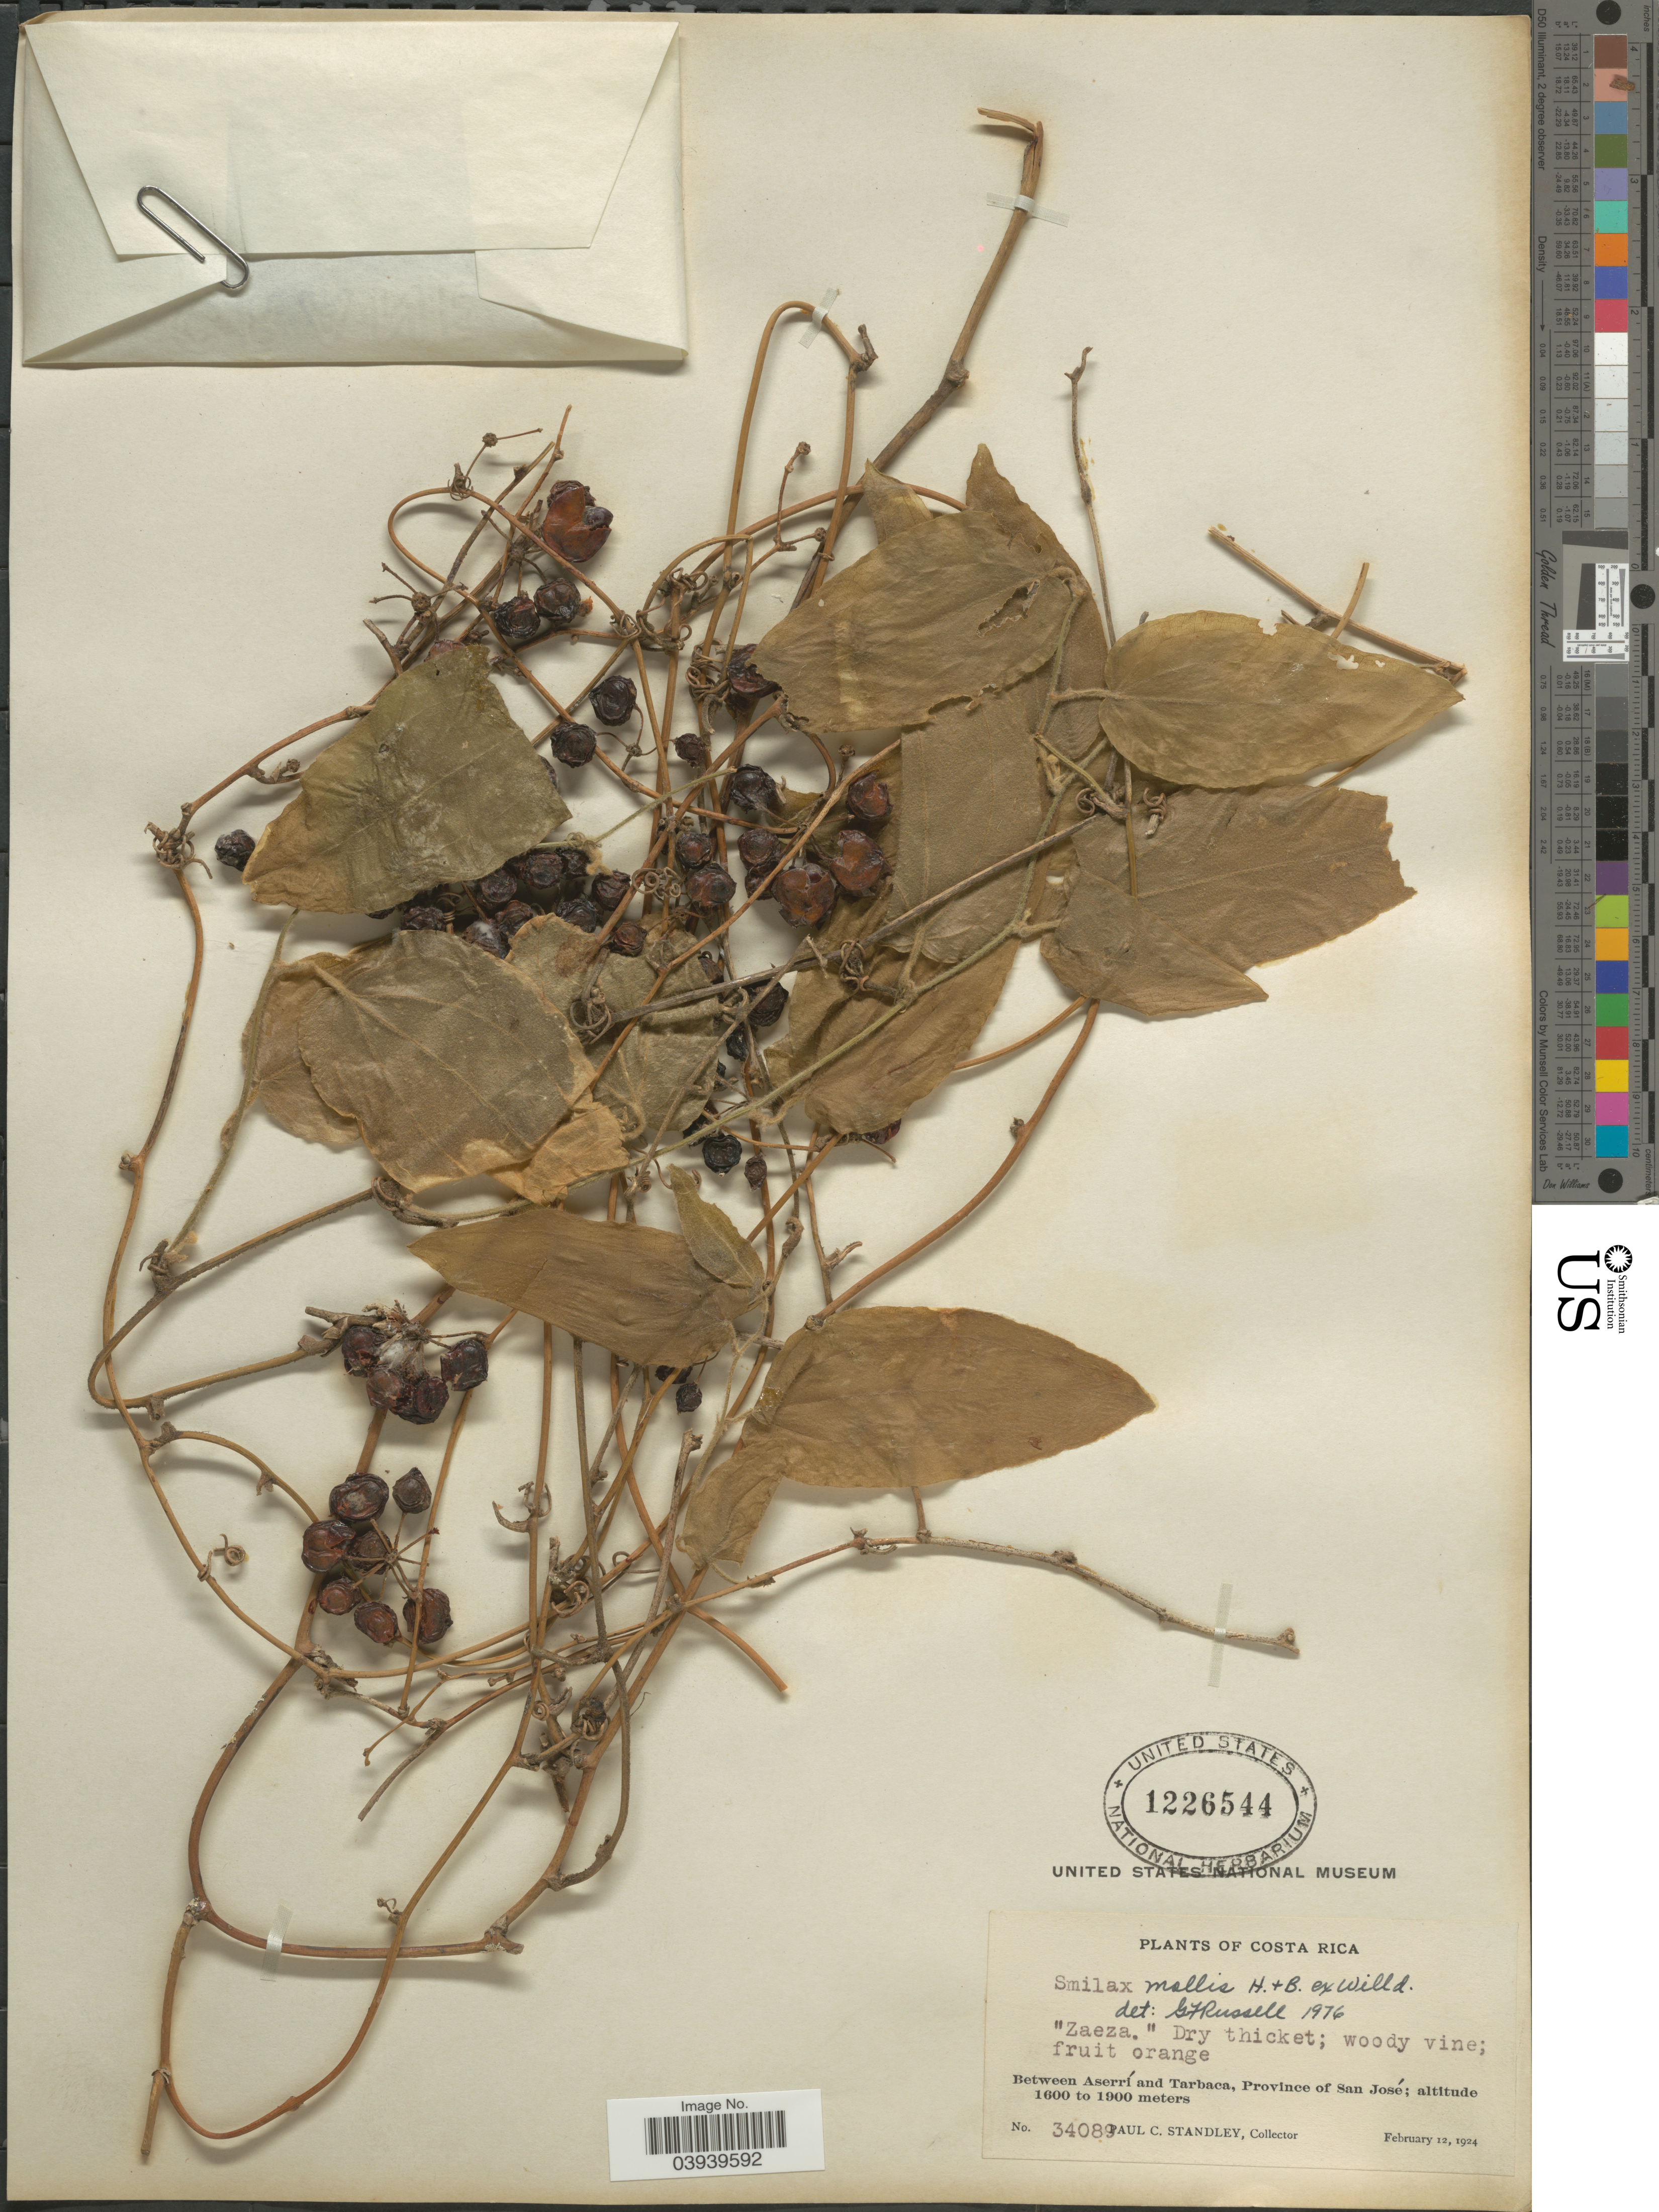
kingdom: Plantae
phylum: Tracheophyta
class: Liliopsida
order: Liliales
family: Smilacaceae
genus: Smilax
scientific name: Smilax mollis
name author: Humb. & Bonpl. ex Willd.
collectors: P. C. Standley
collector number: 34089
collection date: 1924-02-12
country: Costa Rica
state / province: San José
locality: Between Aserrí and Tarbaca.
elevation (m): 1600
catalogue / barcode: US 1226544